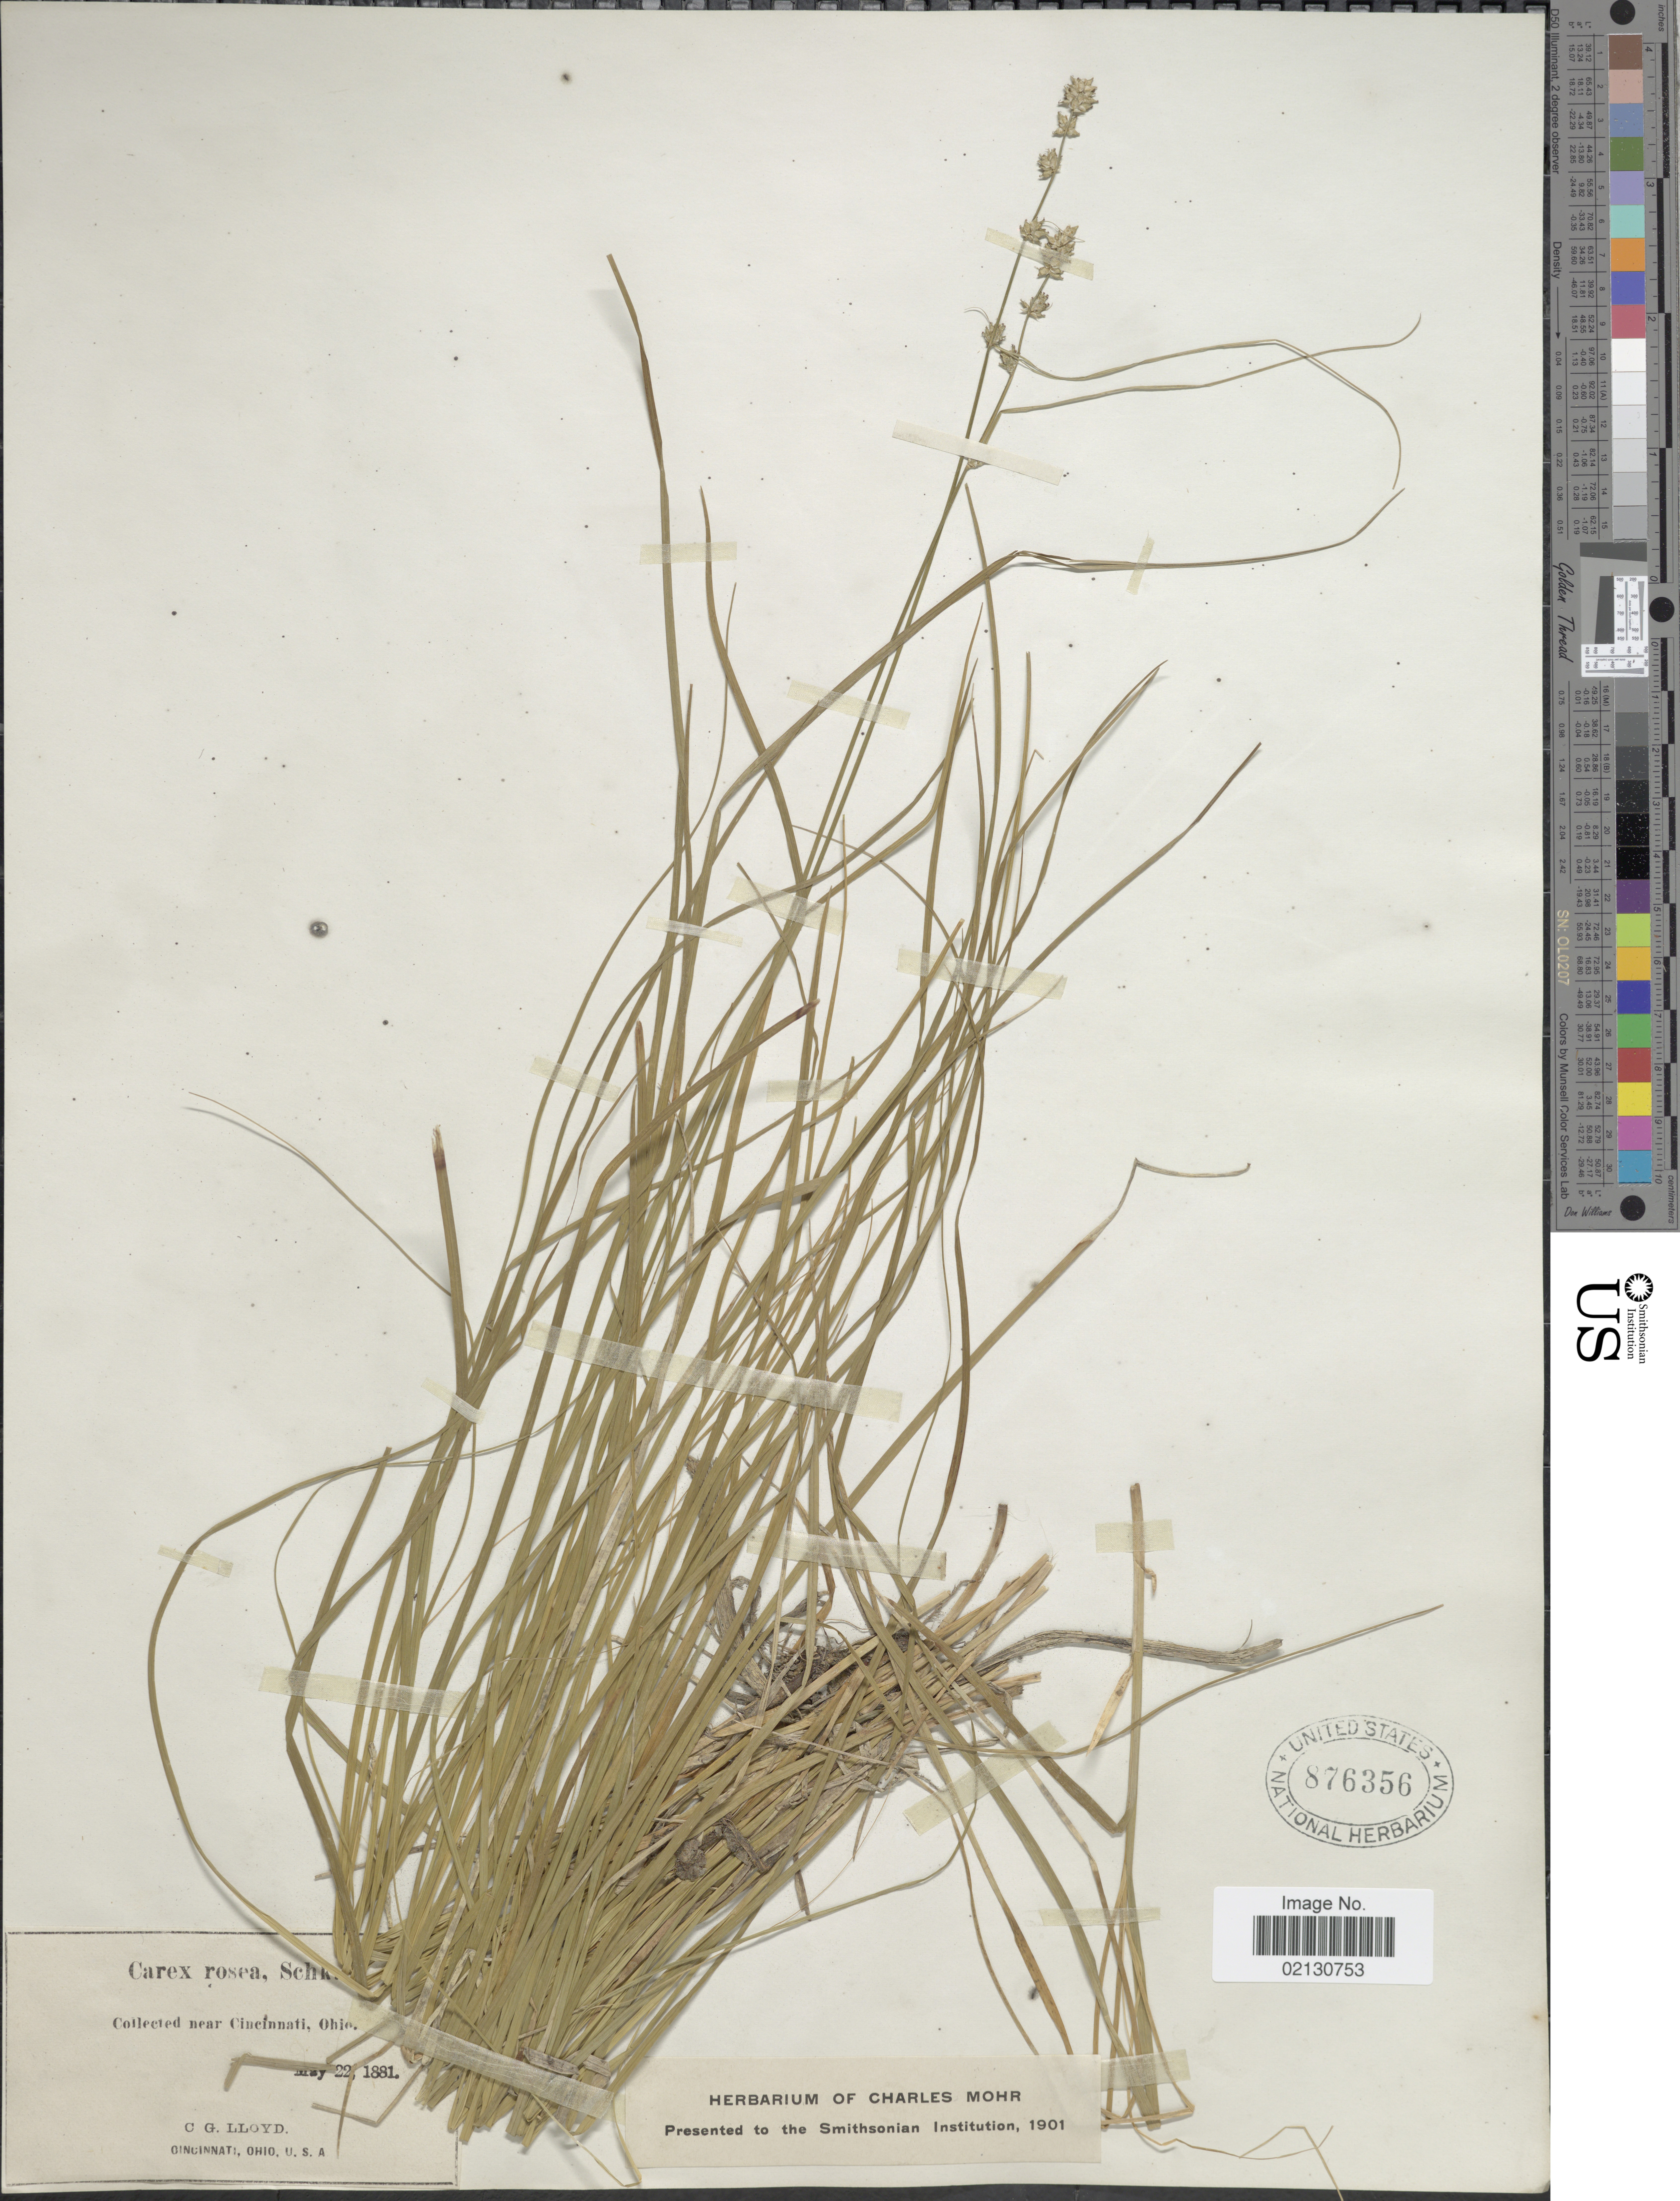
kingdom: Plantae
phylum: Tracheophyta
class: Liliopsida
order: Poales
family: Cyperaceae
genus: Carex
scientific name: Carex radiata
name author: (Wahlenb.) Small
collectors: C. G. Lloyd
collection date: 1881-05-22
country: United States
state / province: Ohio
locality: Near Cincinnati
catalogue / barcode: US 876356